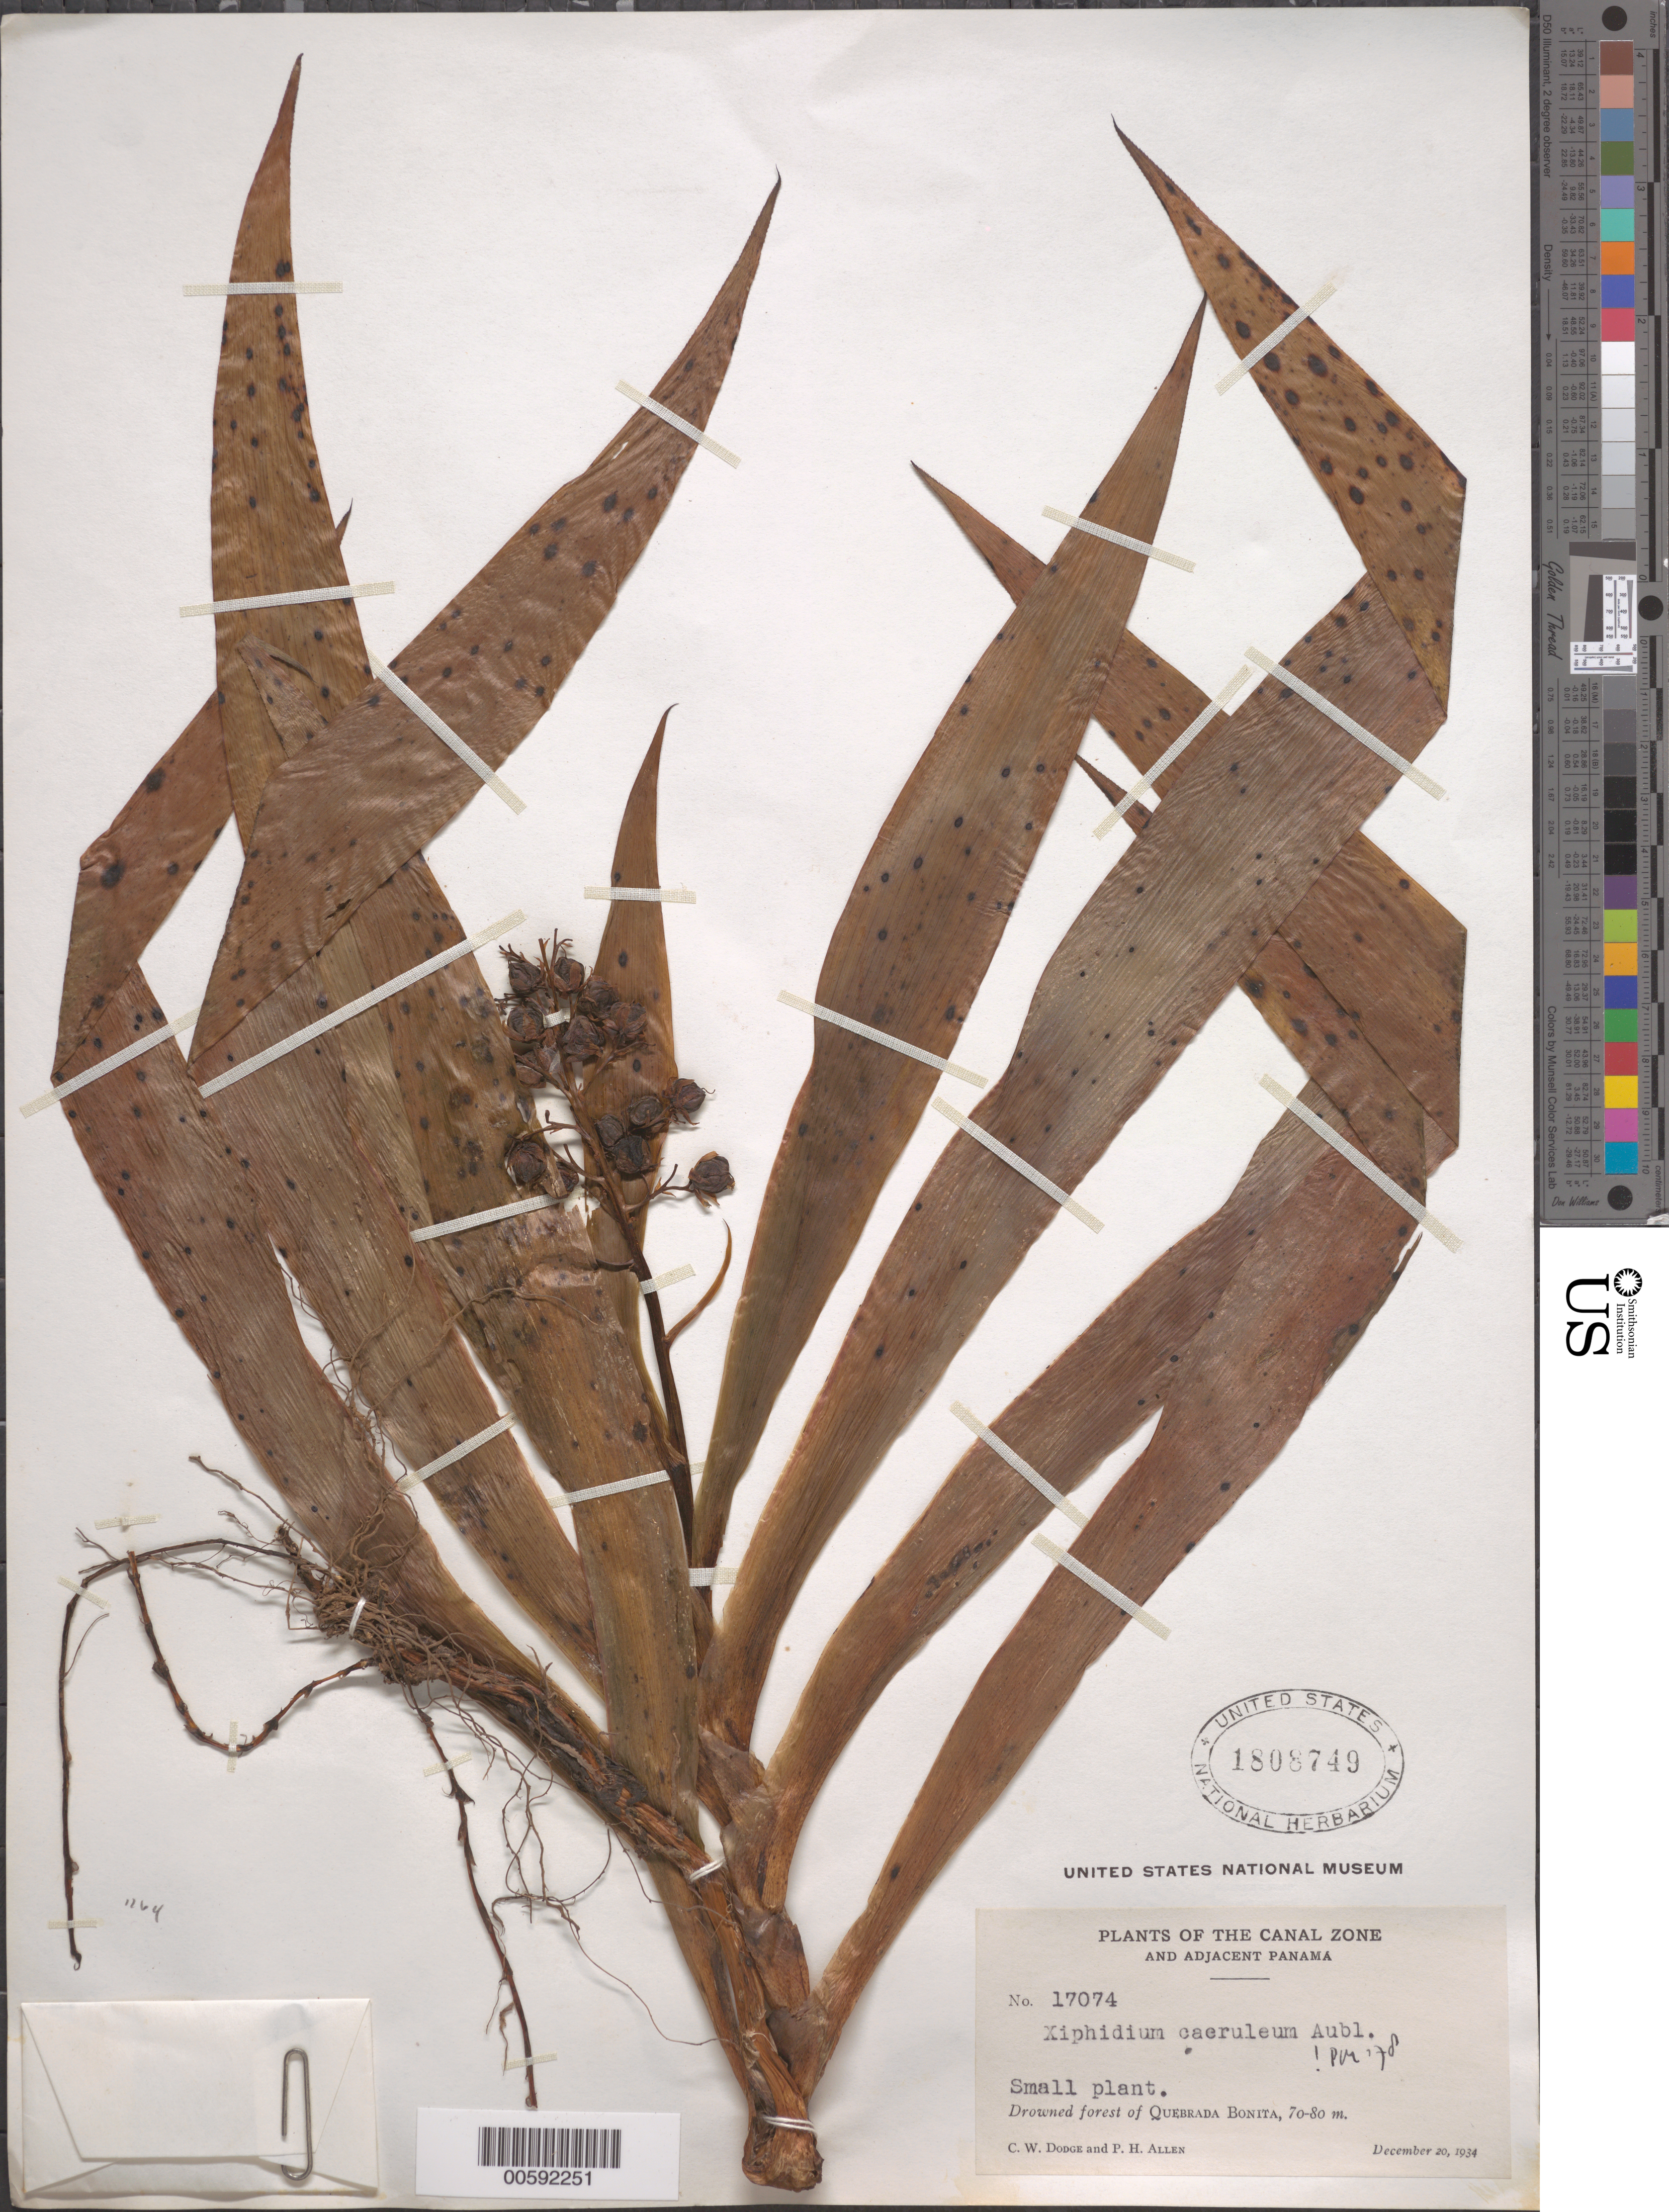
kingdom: Plantae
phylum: Tracheophyta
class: Liliopsida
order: Commelinales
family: Haemodoraceae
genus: Xiphidium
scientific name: Xiphidium caeruleum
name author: Aubl.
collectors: C. Dodge & P. H. Allen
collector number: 17074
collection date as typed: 20 Dec 1934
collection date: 1934-12-20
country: Panama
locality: Quebrada Bonita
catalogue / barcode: US 1808749